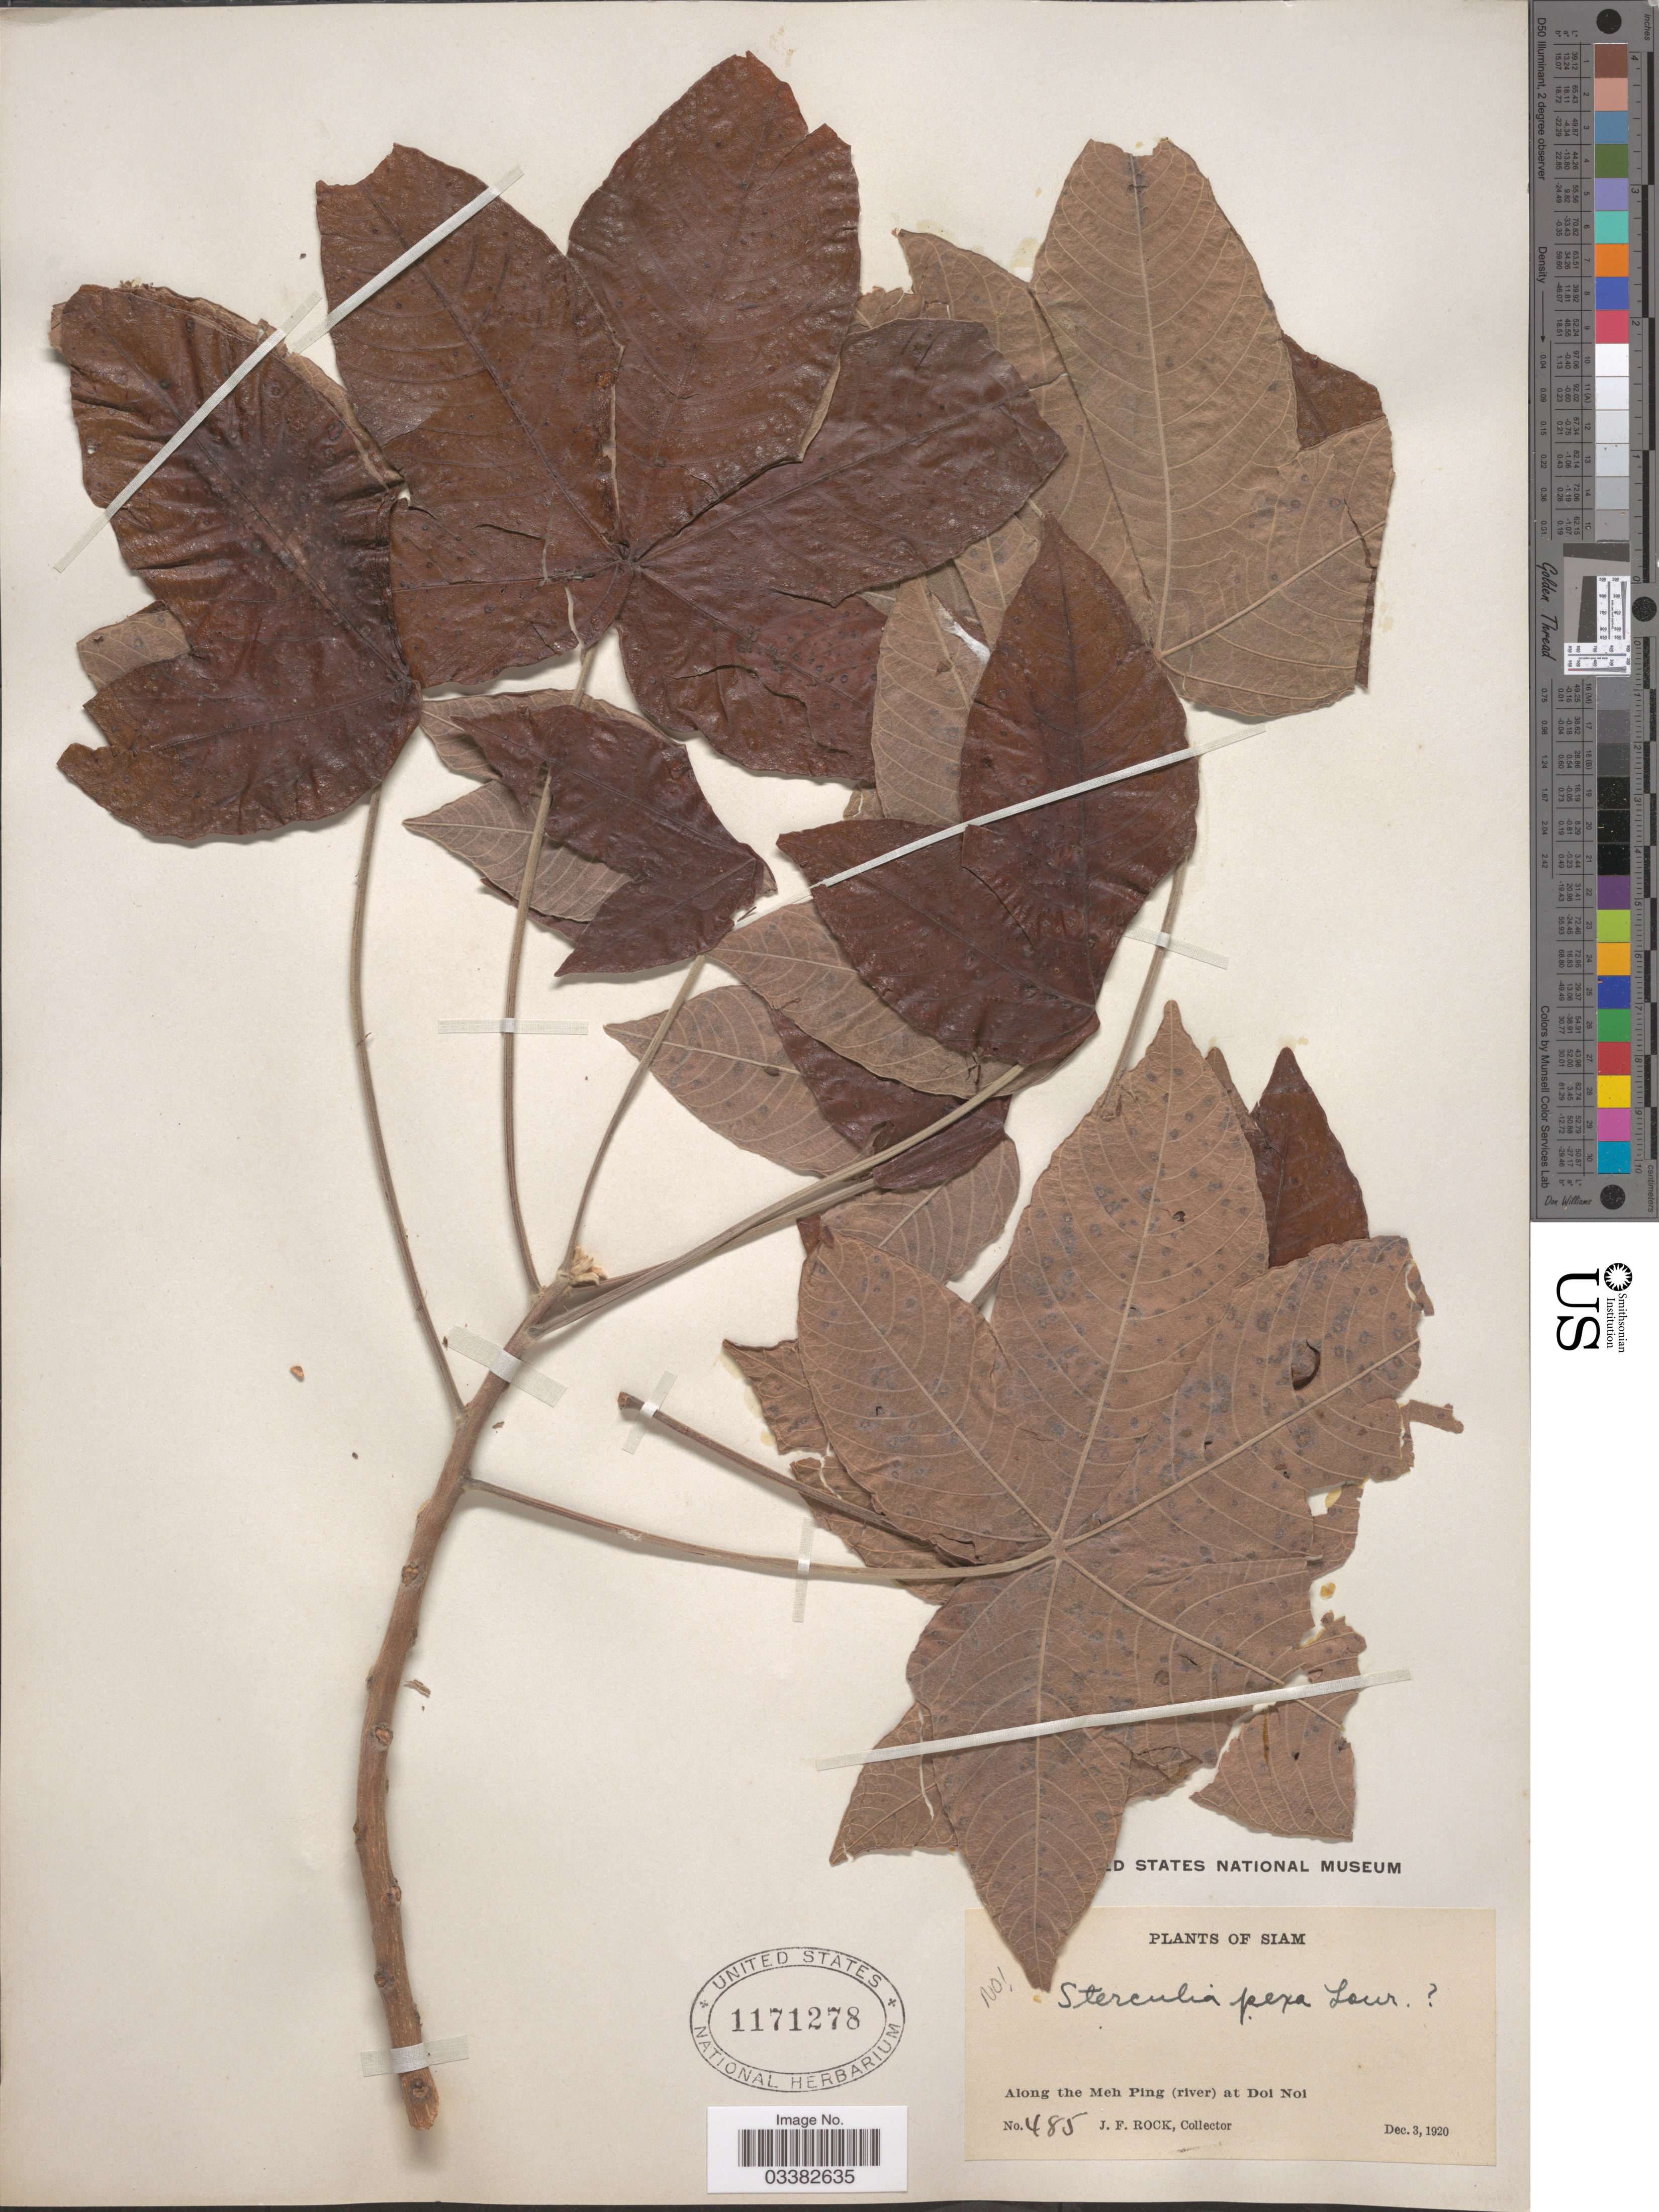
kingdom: Plantae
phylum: Tracheophyta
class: Magnoliopsida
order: Malvales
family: Malvaceae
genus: Sterculia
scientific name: Sterculia sp.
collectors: J. Rock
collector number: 485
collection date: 1920-12-03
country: Thailand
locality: Siam. Along the Meh Ping (river) at Doi Noi.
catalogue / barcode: US 1171278